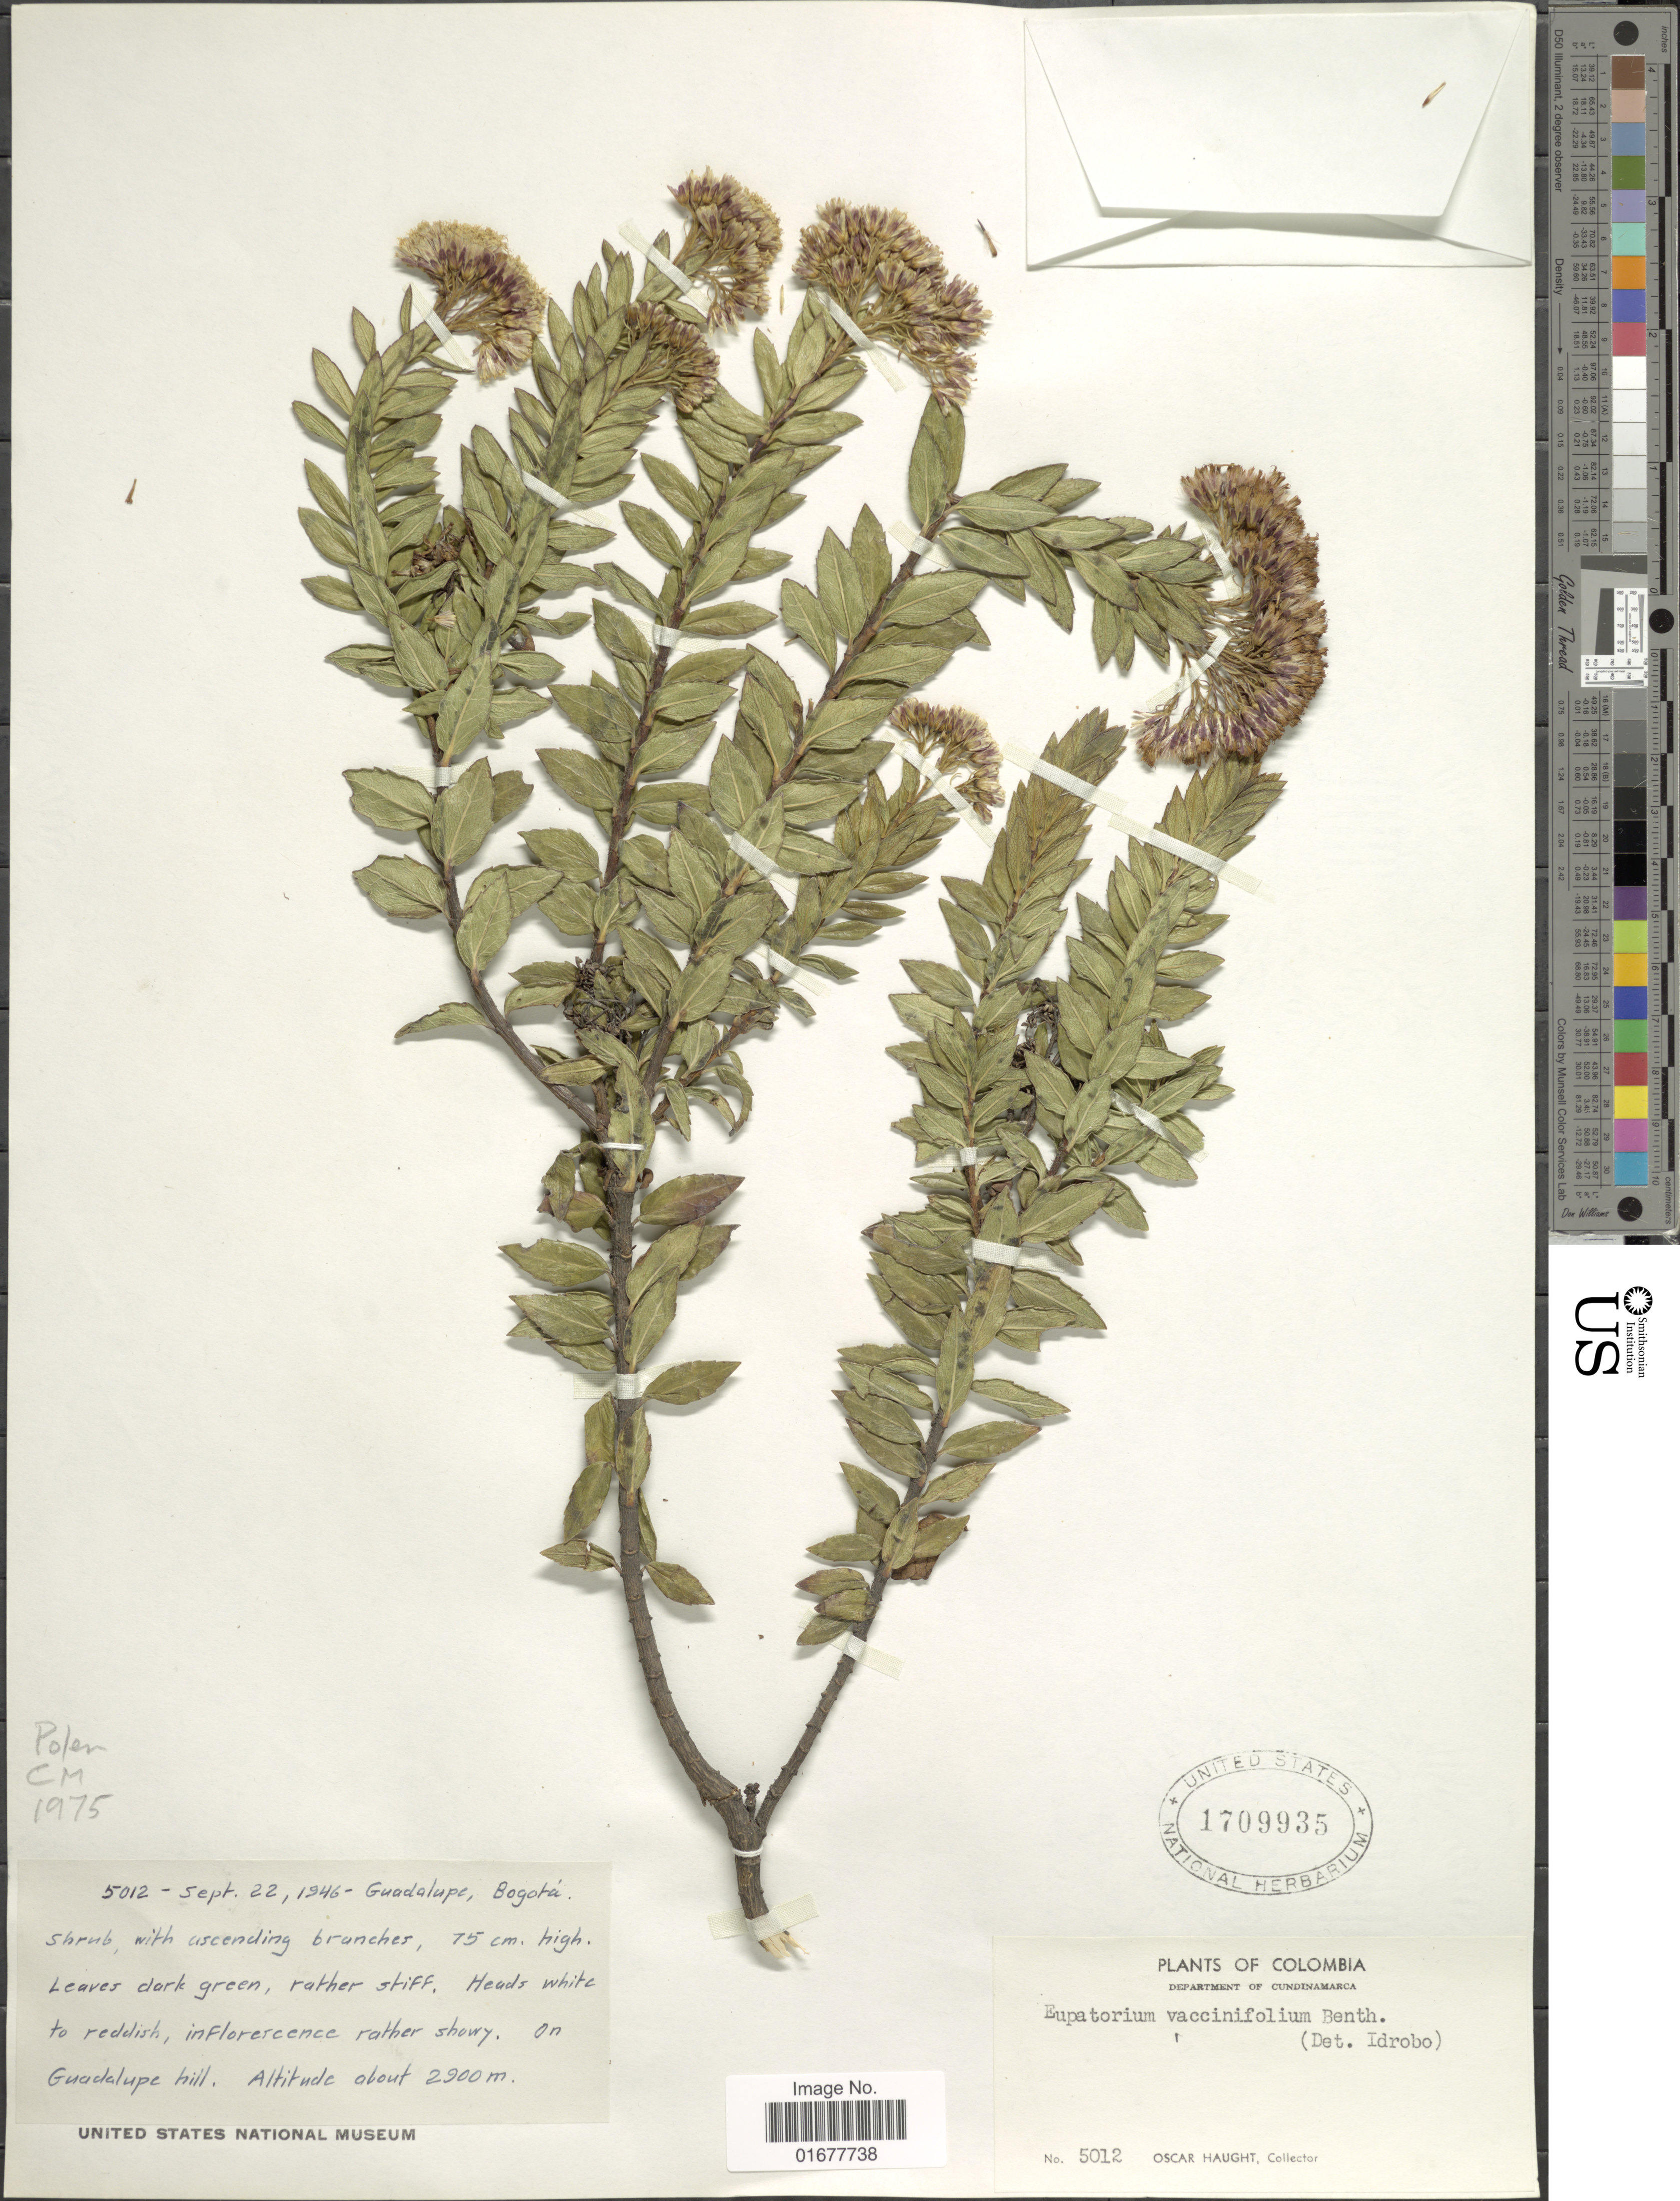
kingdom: Plantae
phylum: Tracheophyta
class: Magnoliopsida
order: Asterales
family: Asteraceae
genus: Ageratina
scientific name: Ageratina vacciniaefolia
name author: (Benth.) R.M. King & H. Rob.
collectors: O. L. Haught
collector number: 5012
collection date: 1946-09-22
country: Colombia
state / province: Cundinamarca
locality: Department of Cundinamarca, Guadalupe, Bogota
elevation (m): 2900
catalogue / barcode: US 1709935